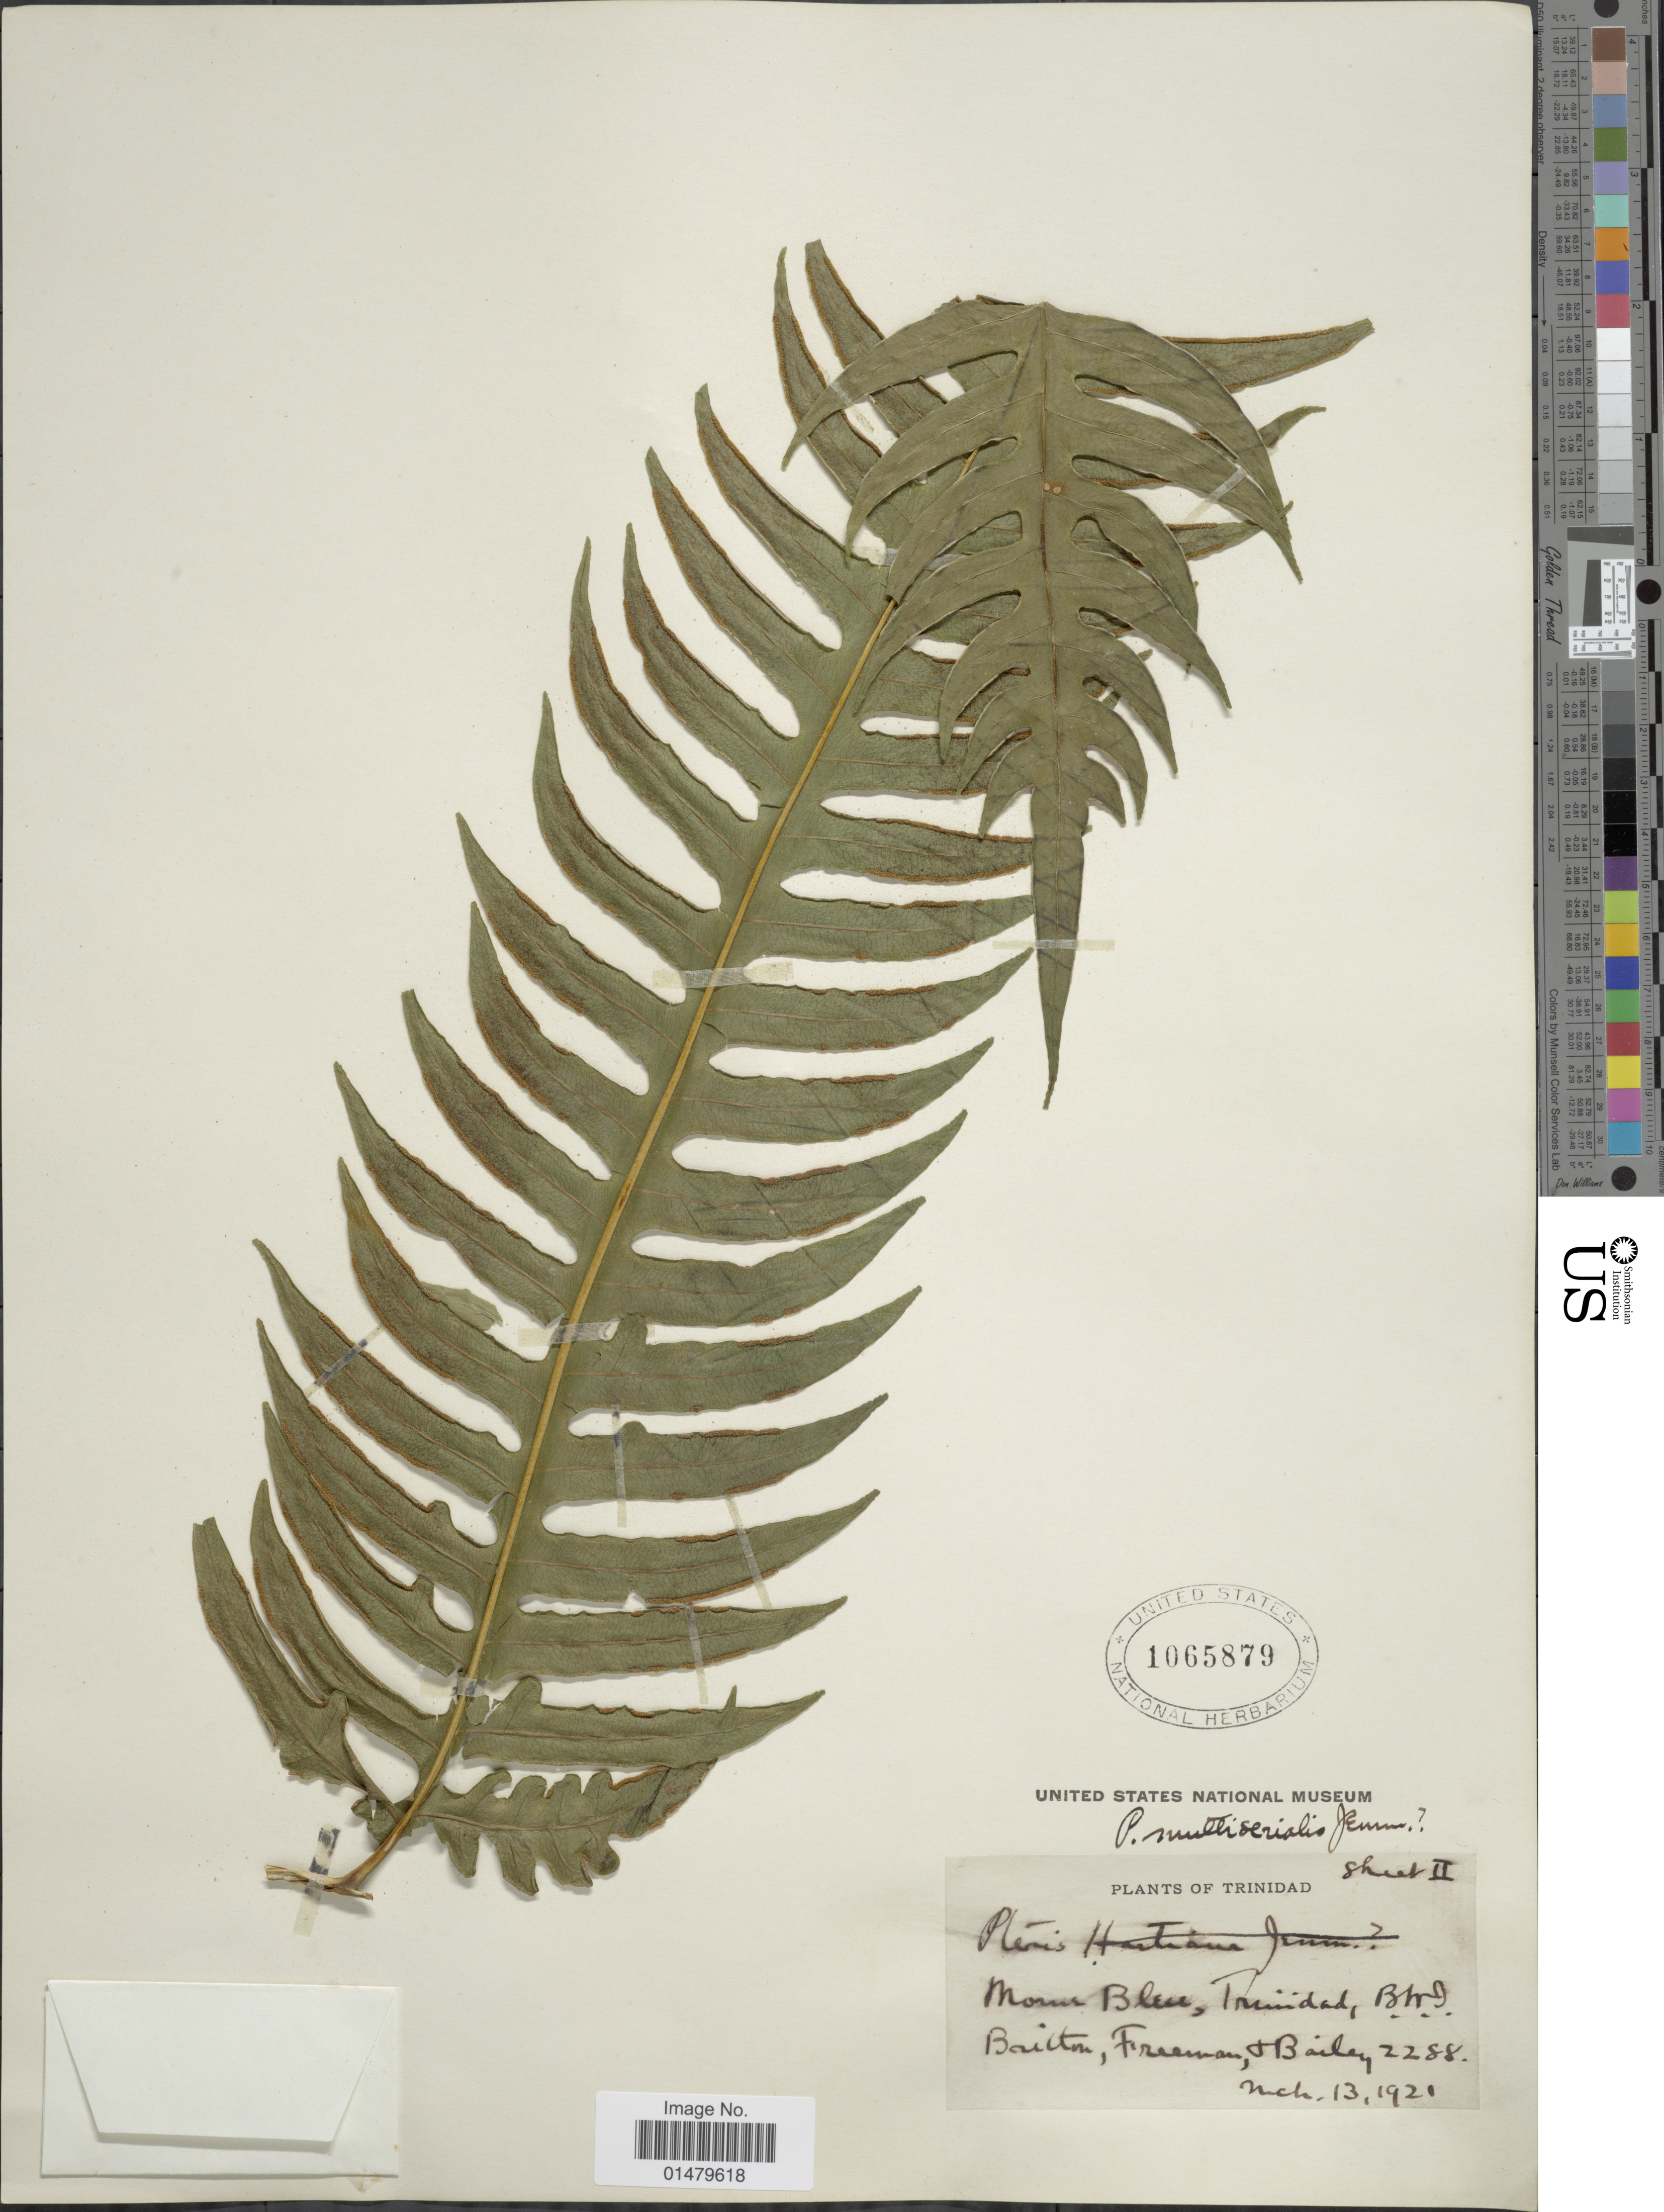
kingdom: Plantae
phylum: Tracheophyta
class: Polypodiopsida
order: Polypodiales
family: Pteridaceae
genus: Pteris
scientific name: Pteris multiserialis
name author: Jenman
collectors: Bailey, --, -. Freeman & Bailey, --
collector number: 2288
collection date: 1921-03-13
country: Trinidad and Tobago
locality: Morne Bleu, Trinidad, B.W.I.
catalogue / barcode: US 1065879